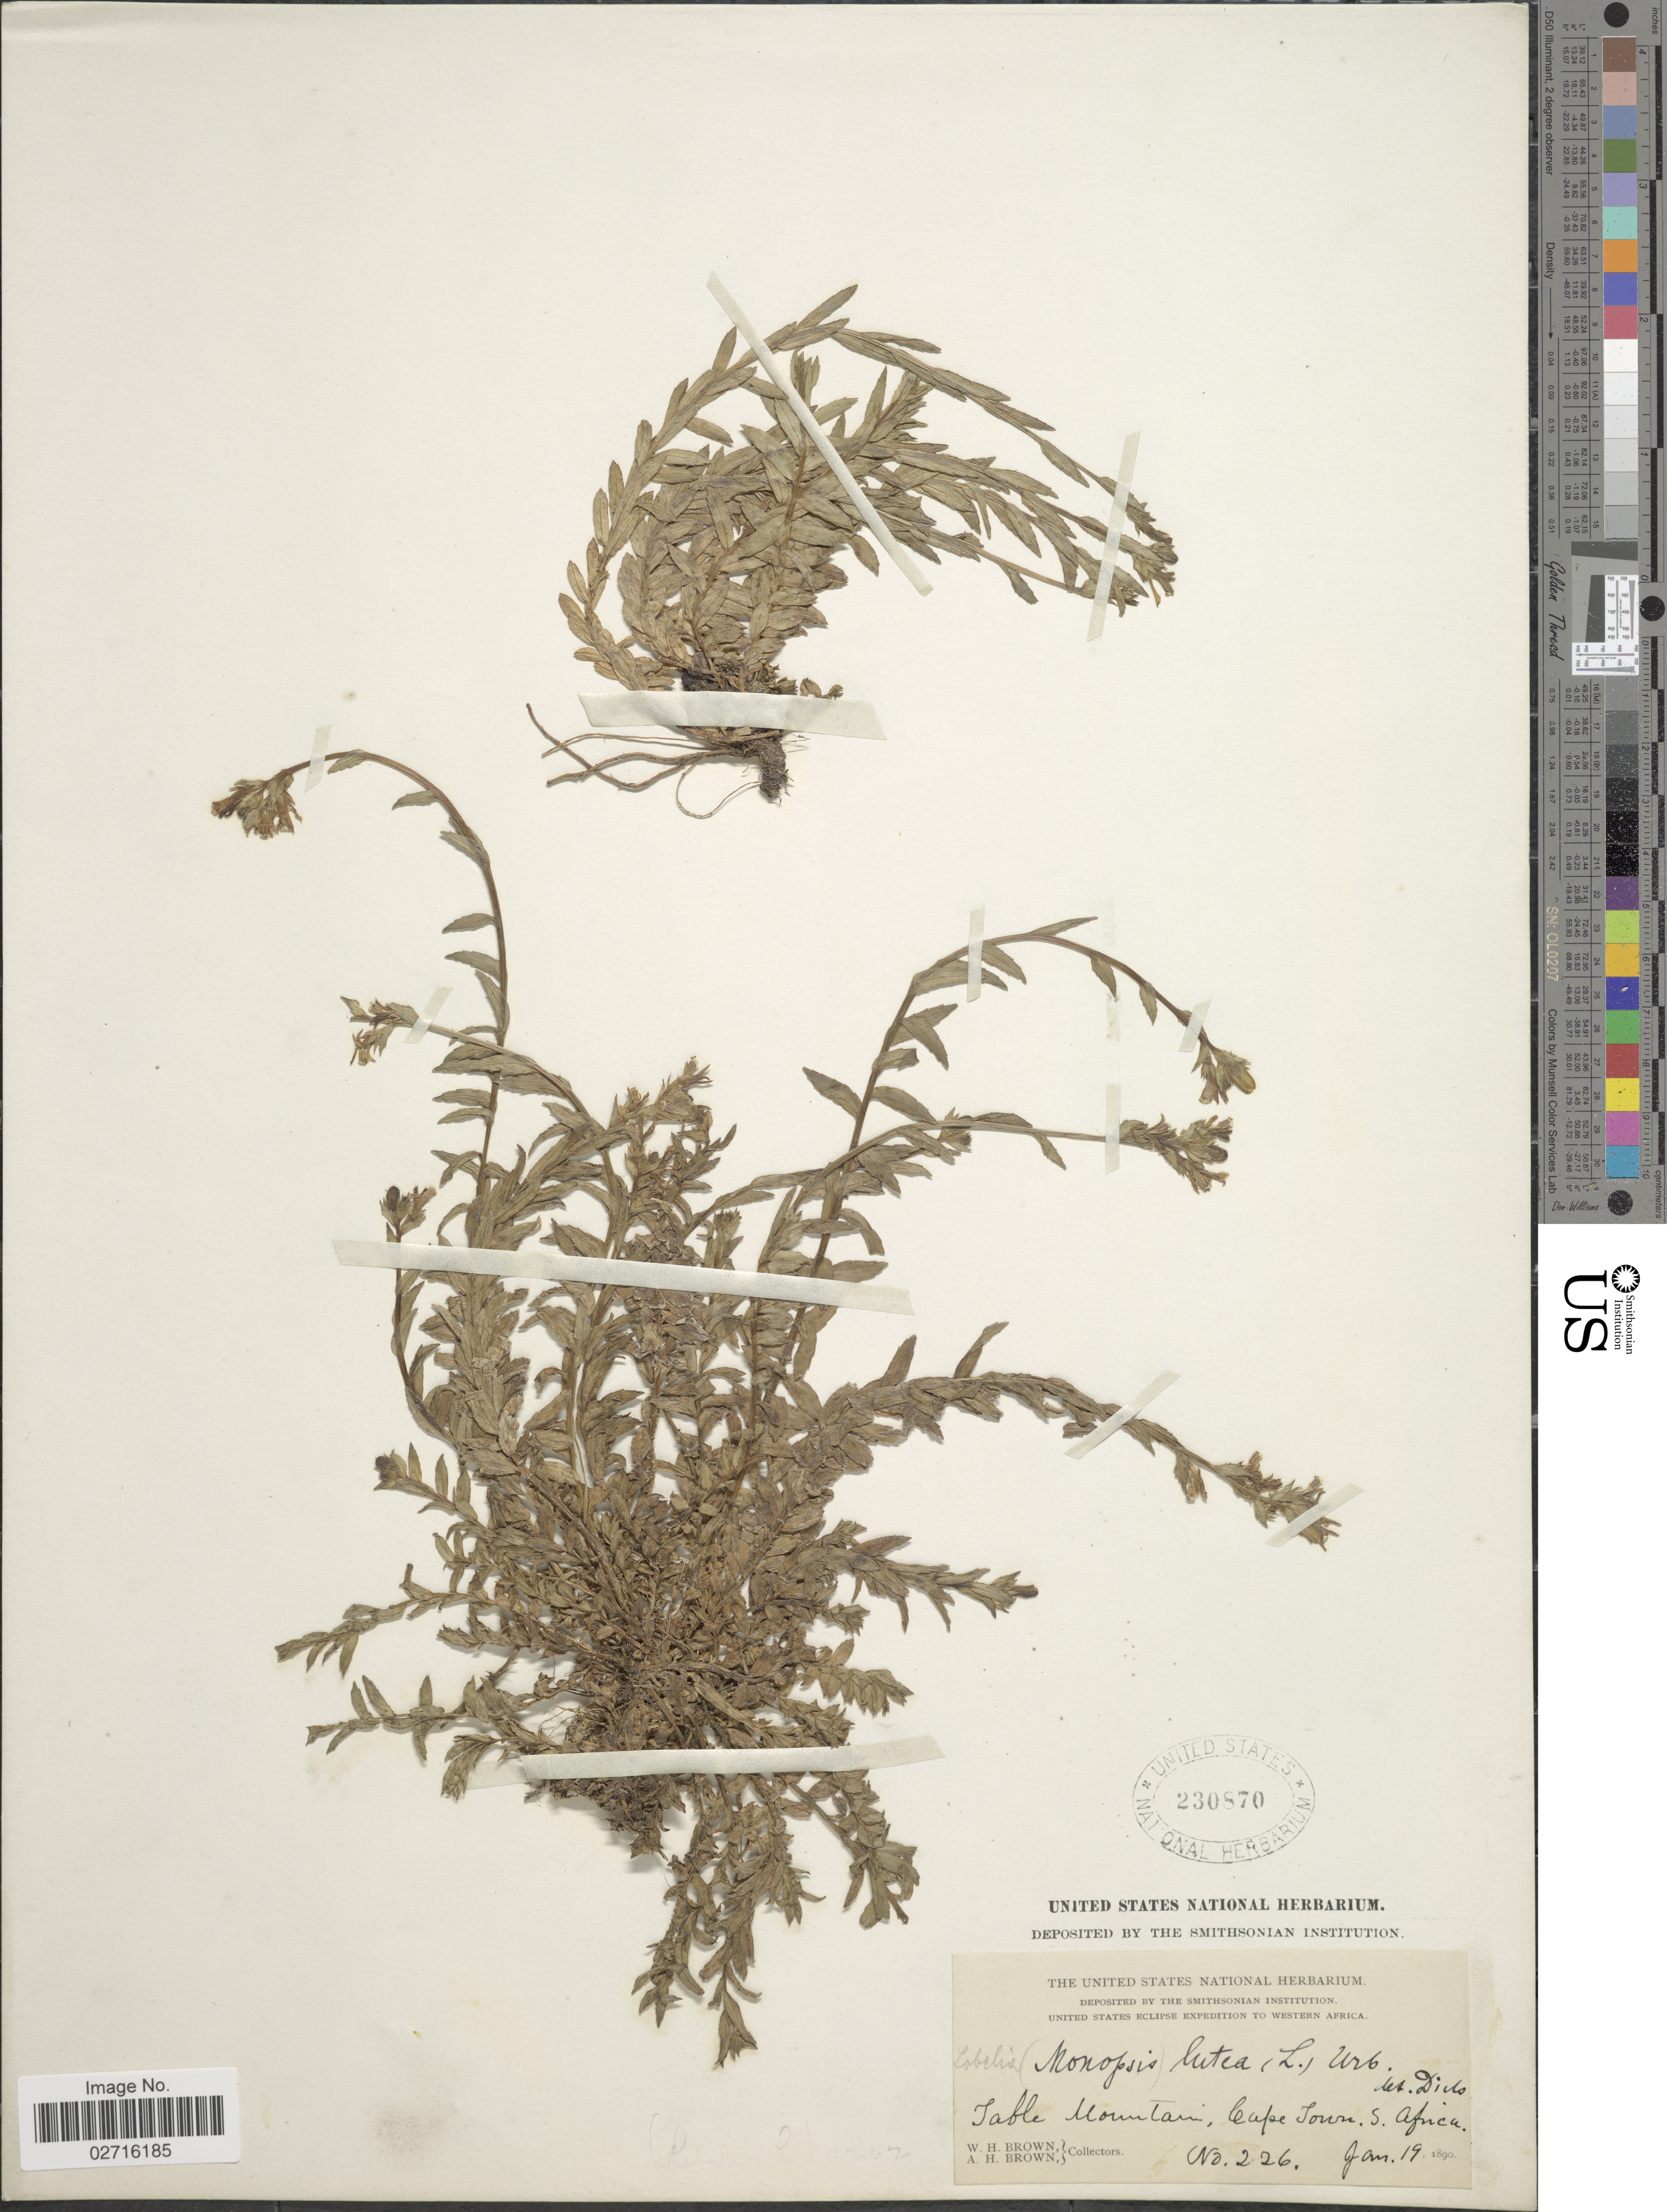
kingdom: Plantae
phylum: Tracheophyta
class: Magnoliopsida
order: Asterales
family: Campanulaceae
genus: Lobelia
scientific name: Lobelia lutea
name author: L.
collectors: W. H. Brown & A. H. Brown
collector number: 226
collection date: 1890-01-19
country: South Africa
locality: Table Mountain, Cape Town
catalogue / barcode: US 230870